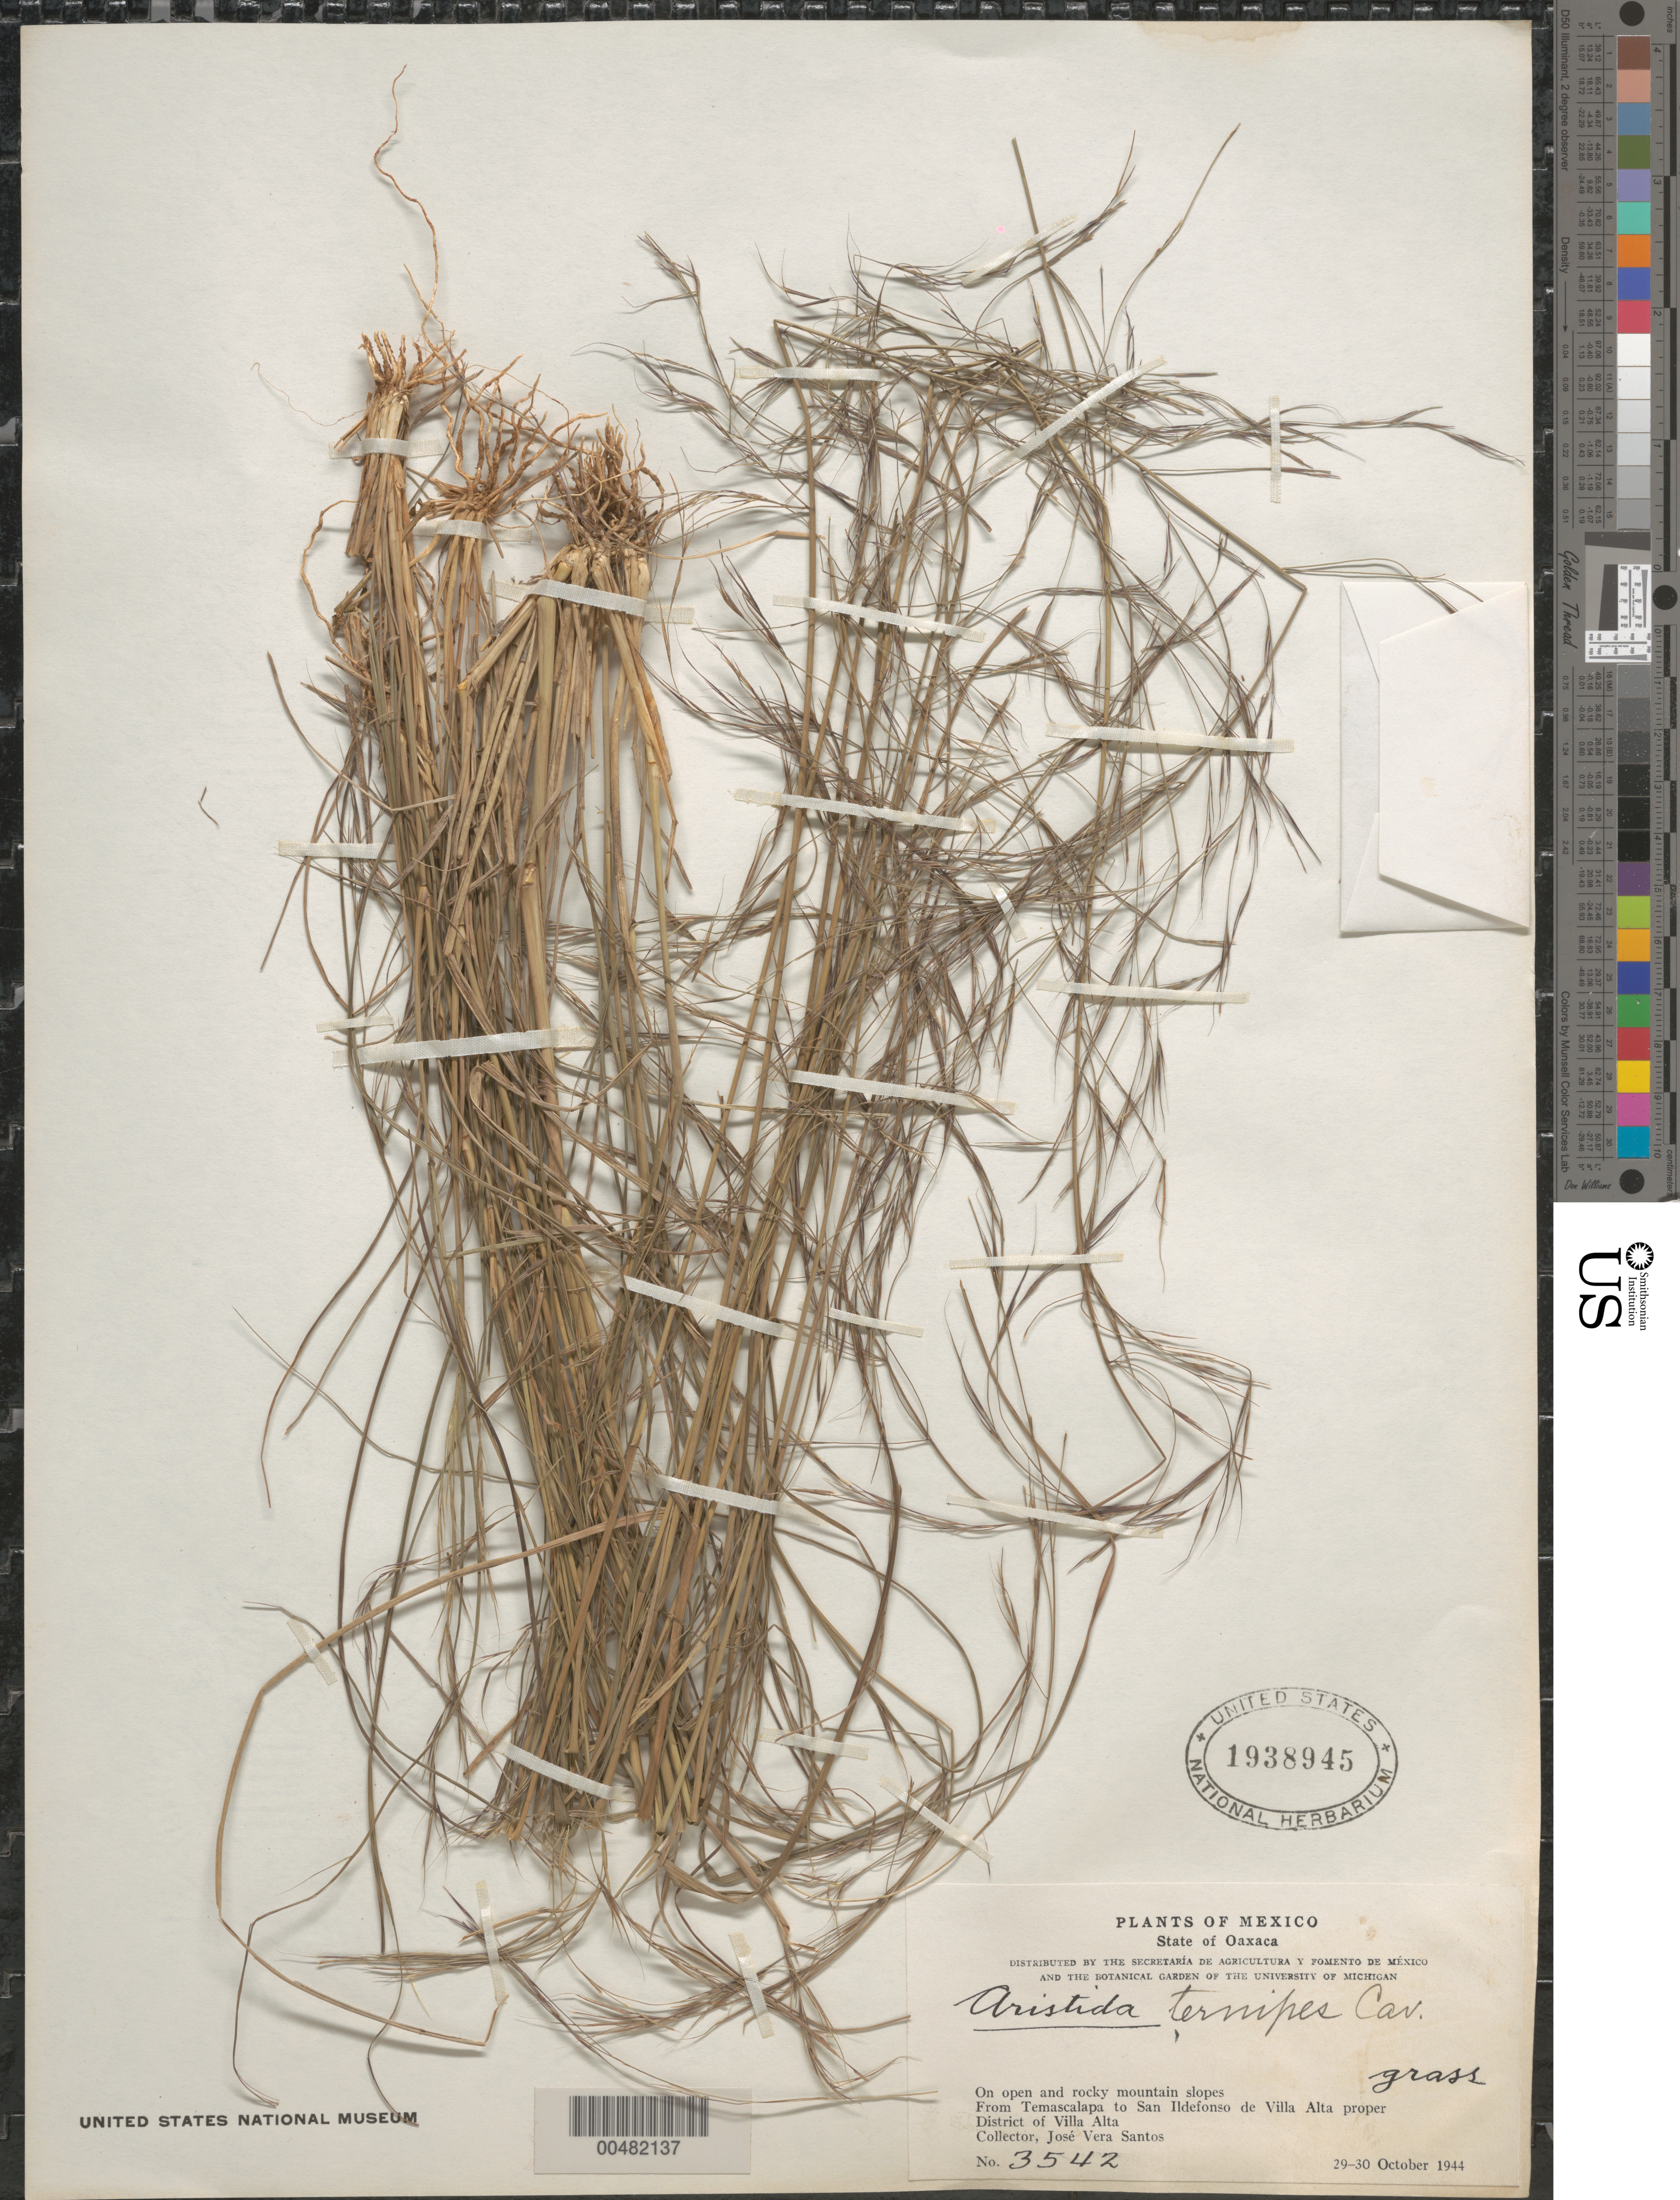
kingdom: Plantae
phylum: Tracheophyta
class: Liliopsida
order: Poales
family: Poaceae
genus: Aristida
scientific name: Aristida ternipes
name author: Cav.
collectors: J. V. Santos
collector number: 3542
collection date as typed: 29 Oct 1944 to 30 Oct 1944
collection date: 1944-10-29/1944-10-30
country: Mexico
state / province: Oaxaca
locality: From Temascalapa to San Ildefonso de Villa Alta proper, District of Villa Alta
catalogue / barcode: US 1938945